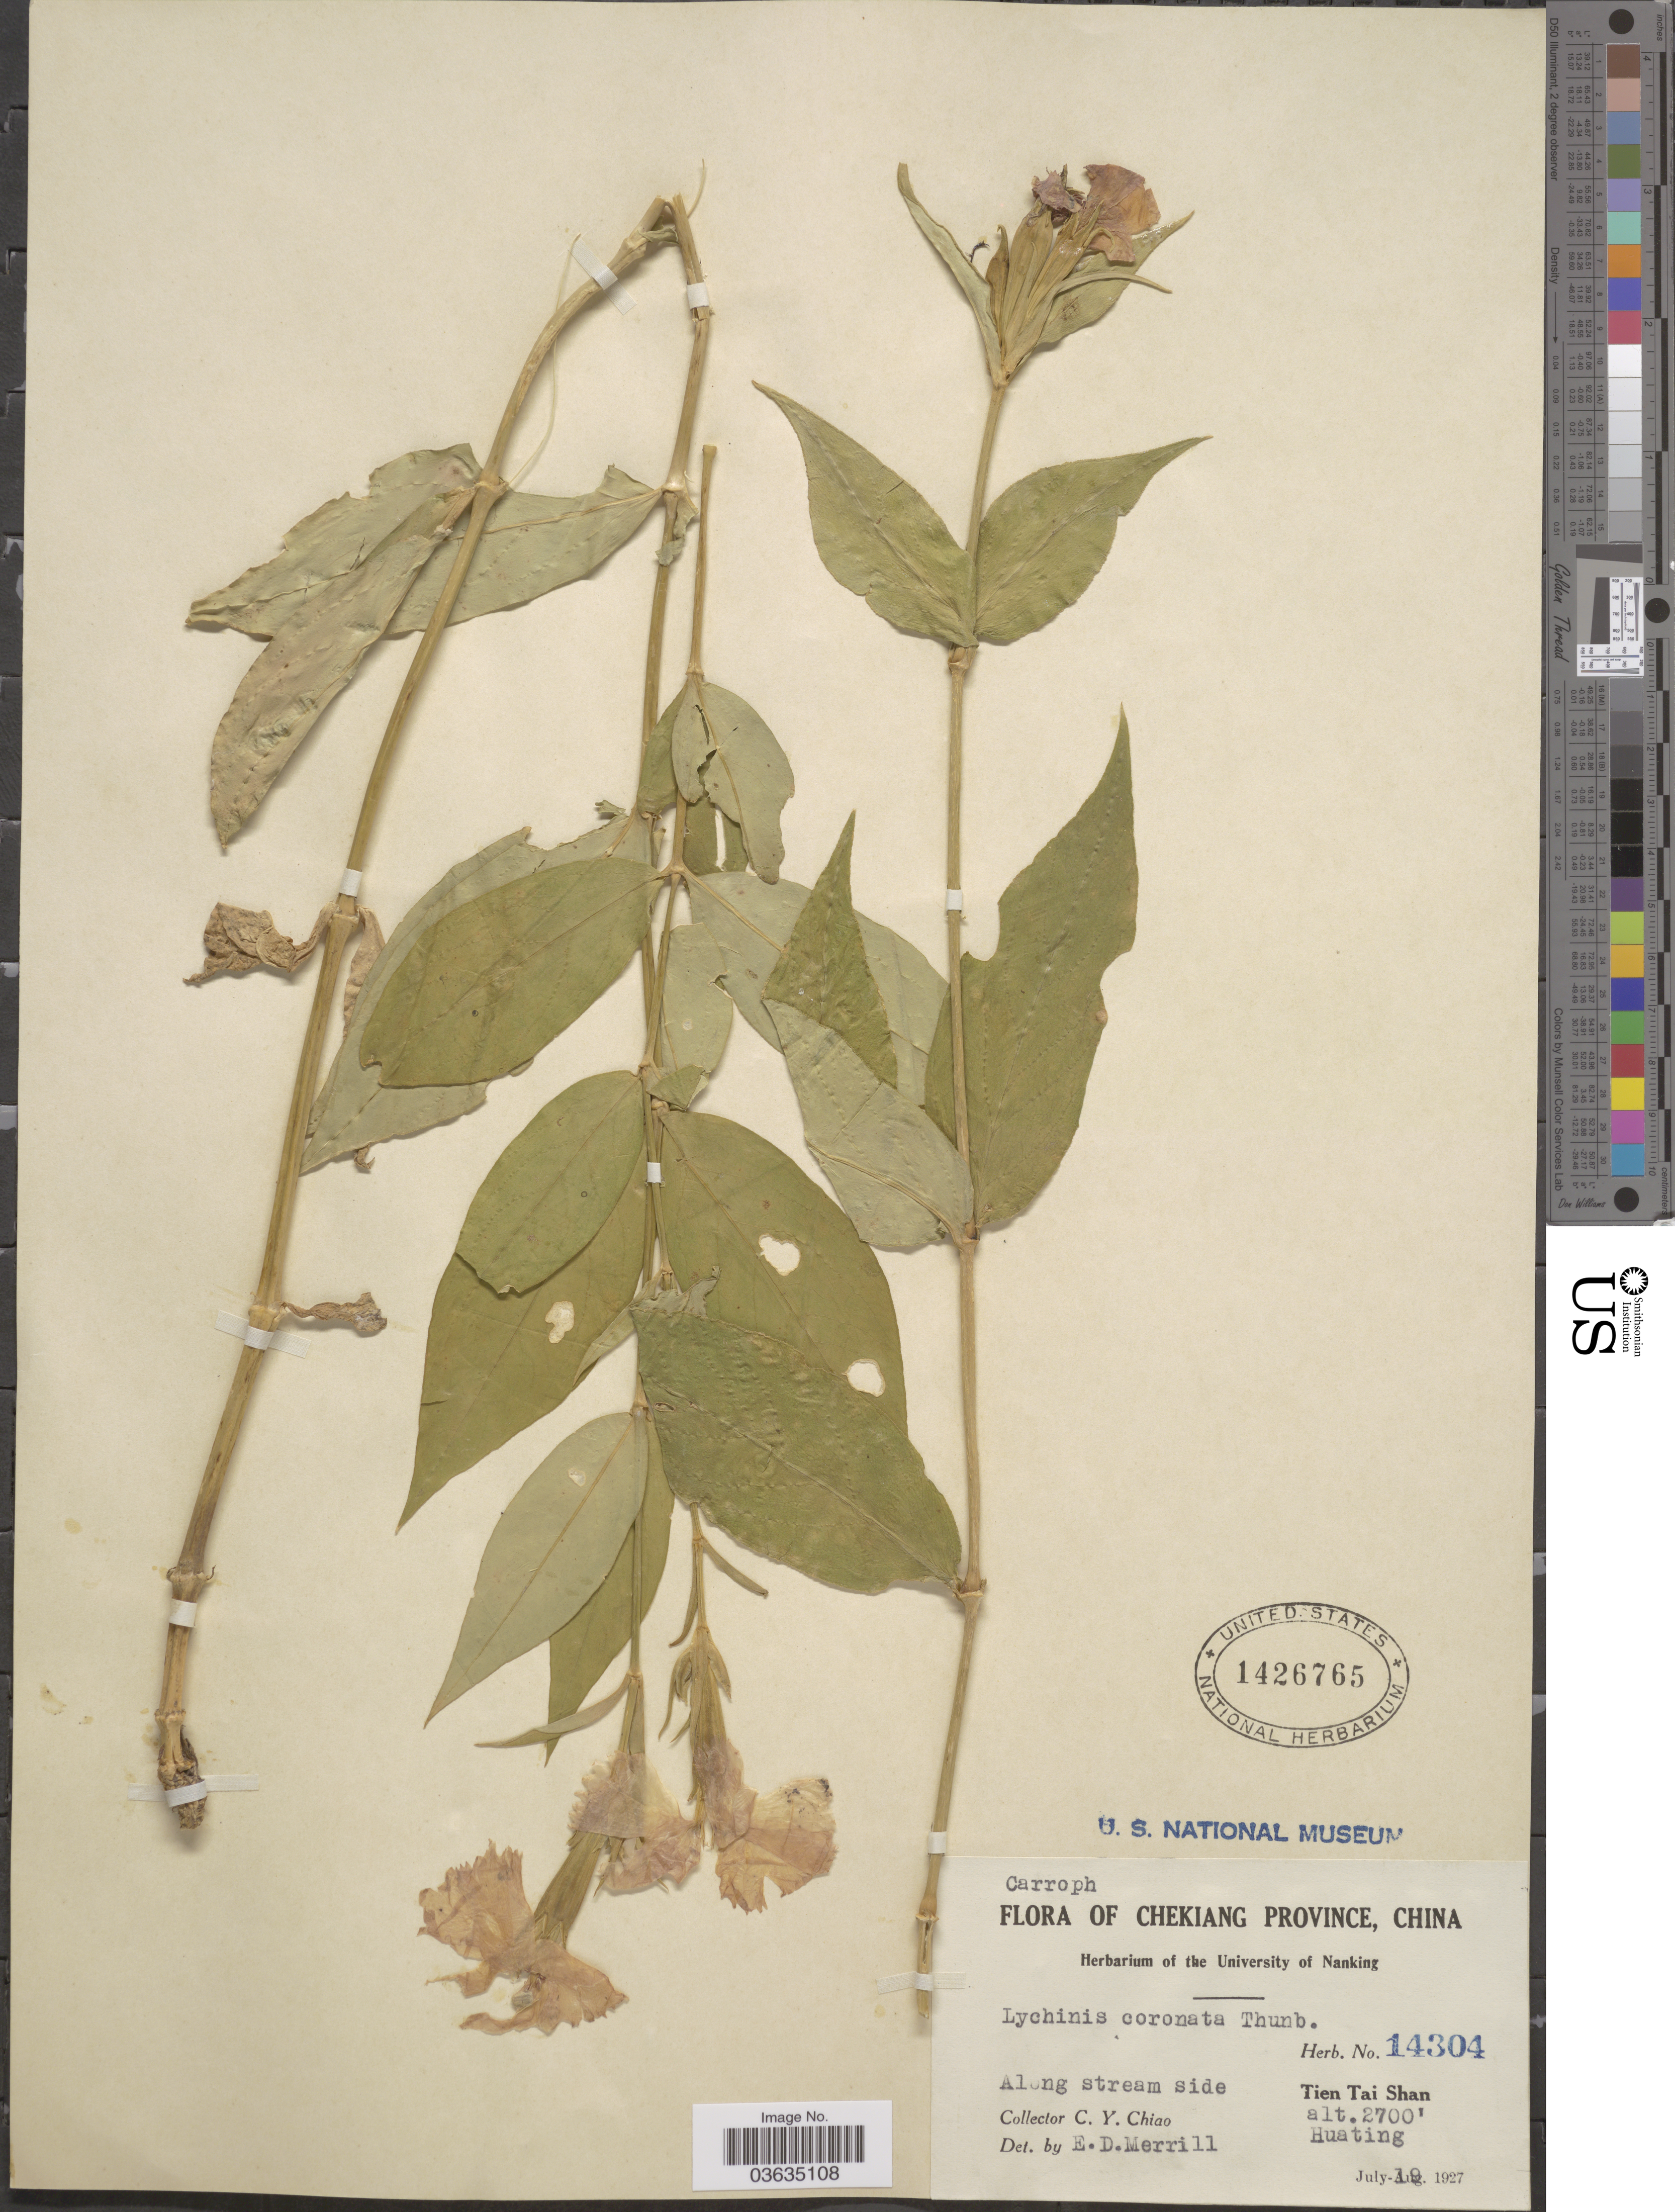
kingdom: Plantae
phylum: Tracheophyta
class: Magnoliopsida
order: Caryophyllales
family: Caryophyllaceae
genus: Silene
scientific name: Silene banksia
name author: (Meerb.) Mabb.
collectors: C. Y. Chiao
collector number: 14304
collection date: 1927-07-19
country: China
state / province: Zhejiang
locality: Chekiang Province, Along stream side, Tien Tai Shan. Huating.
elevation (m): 823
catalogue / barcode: US 1426765